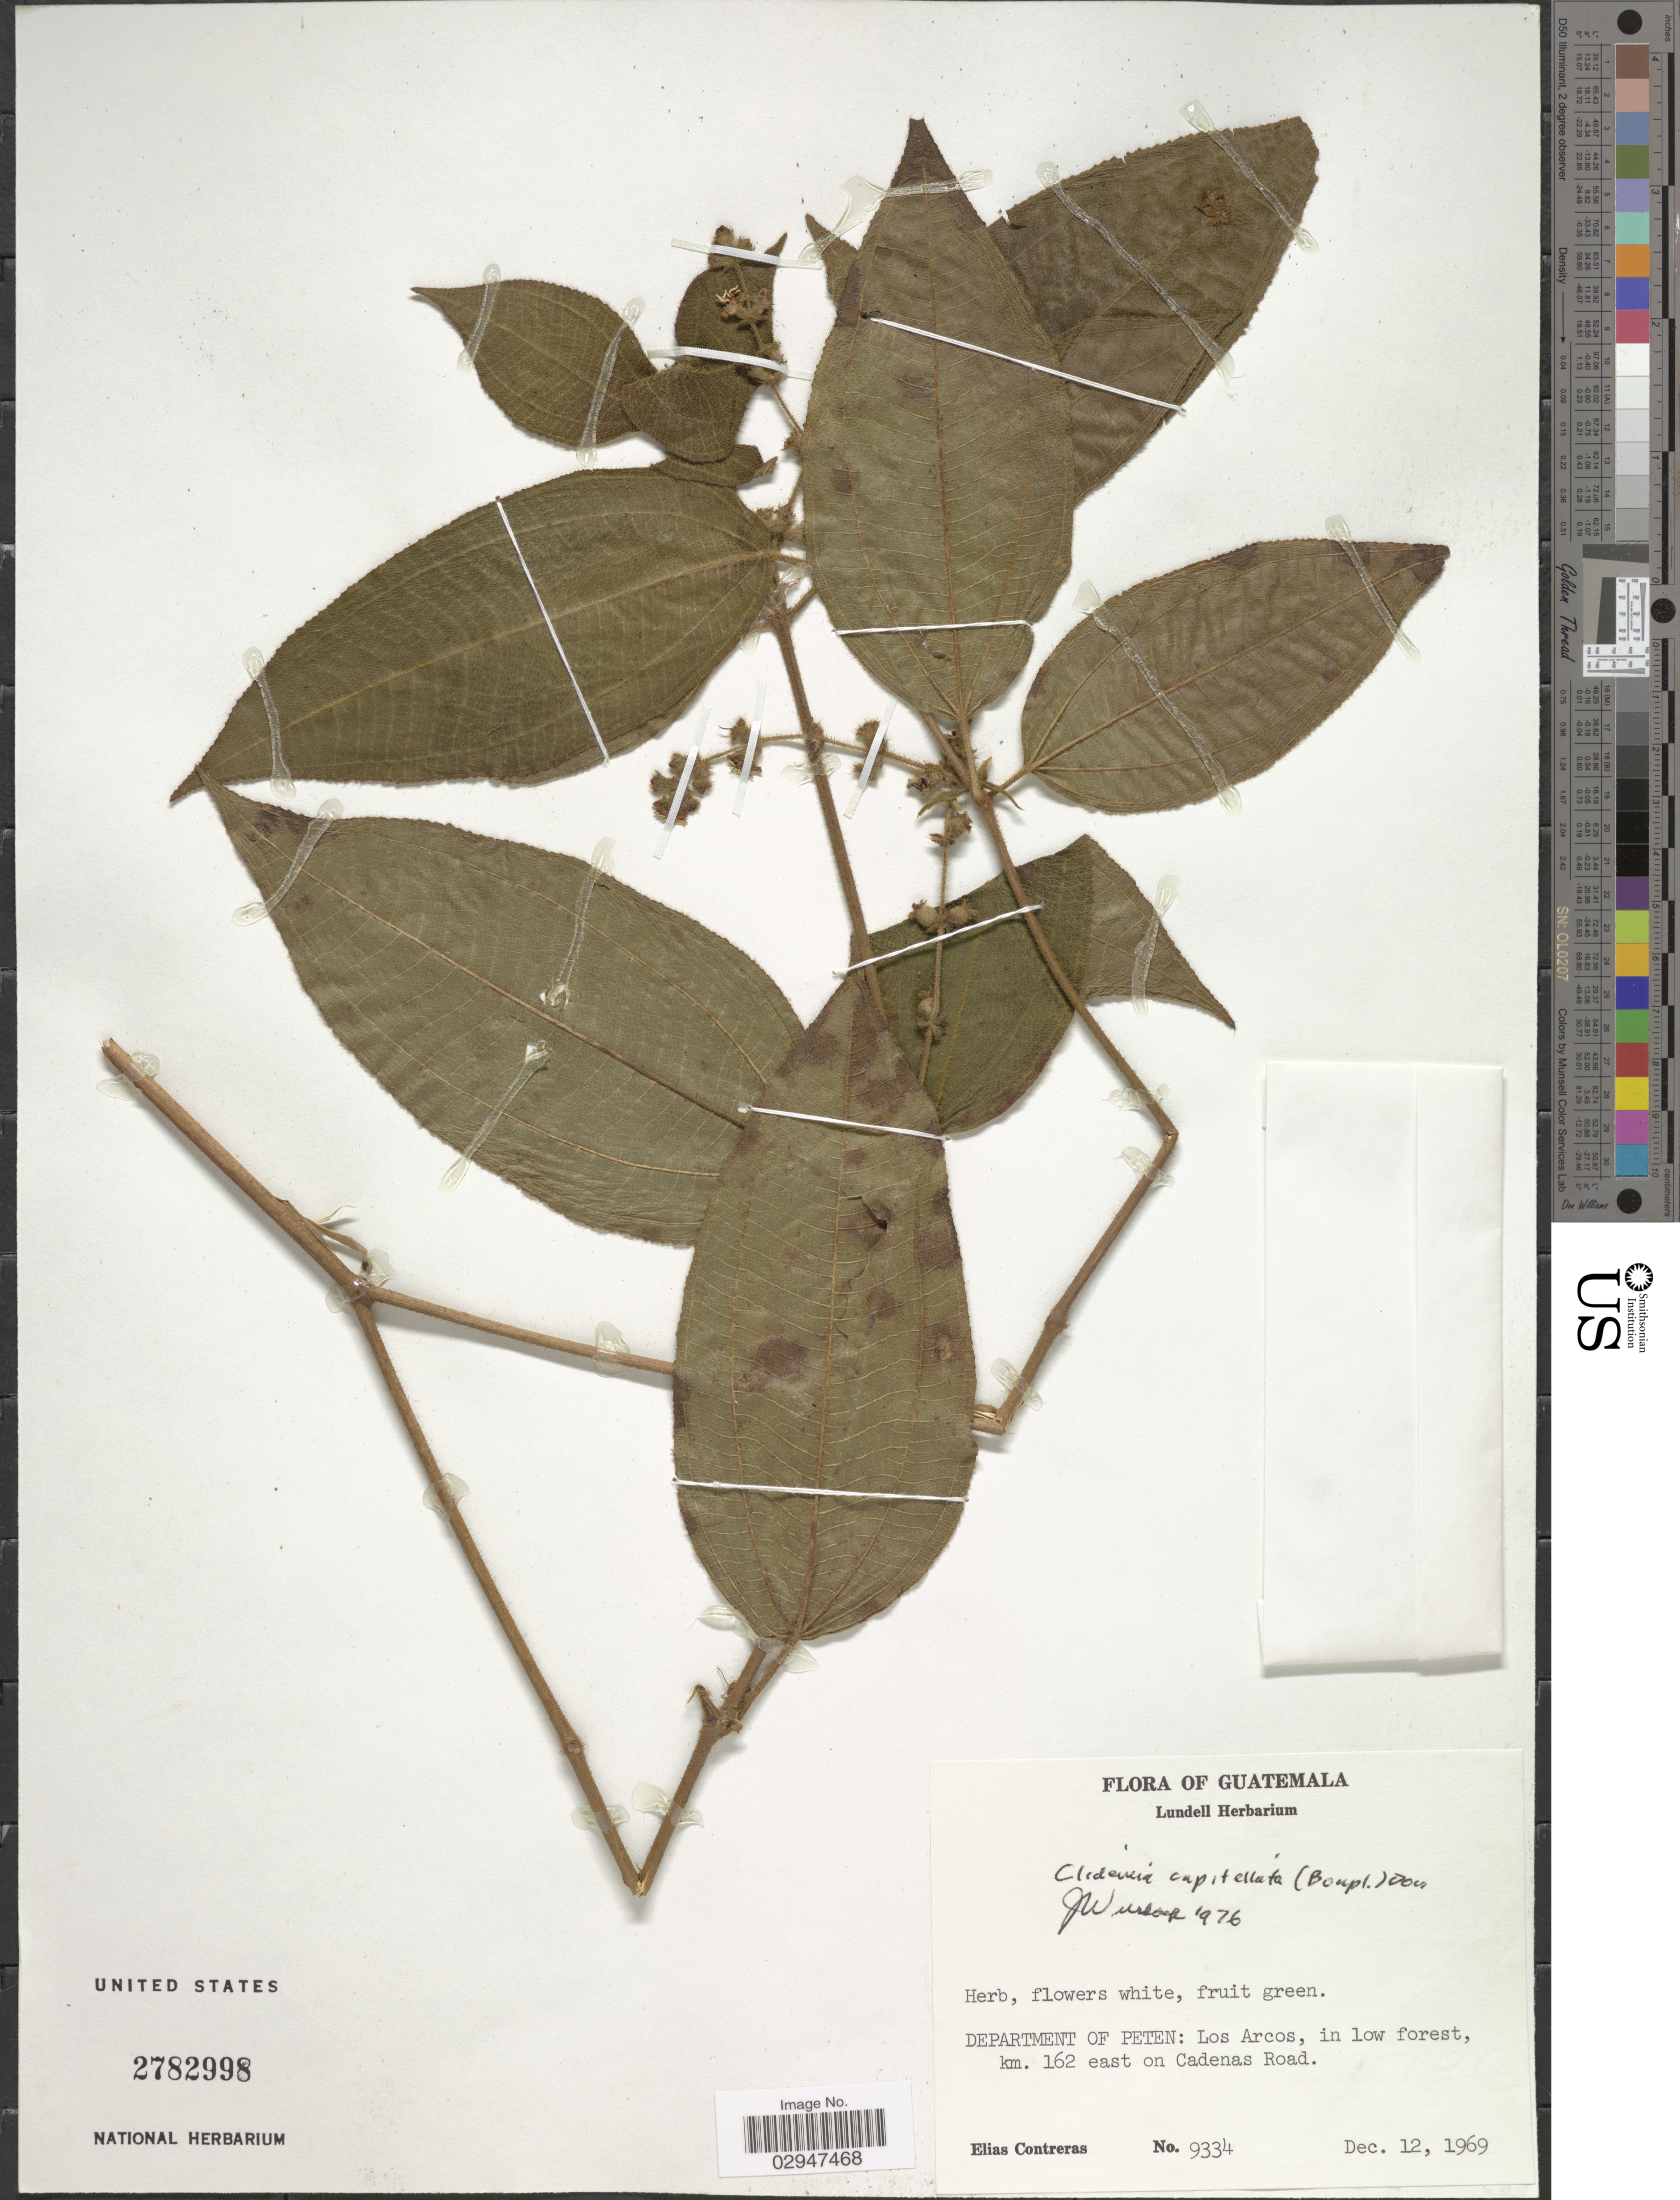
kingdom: Plantae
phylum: Tracheophyta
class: Magnoliopsida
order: Myrtales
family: Melastomataceae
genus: Clidemia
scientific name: Clidemia capitellata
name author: (Bonpl.) D. Don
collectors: E. Contreras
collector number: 9334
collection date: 1969-12-12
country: Guatemala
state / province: El Petén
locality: Department of Peten: Los Arcos, in low forest, km. 162 east on Cadenas Road.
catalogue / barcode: US 2782998